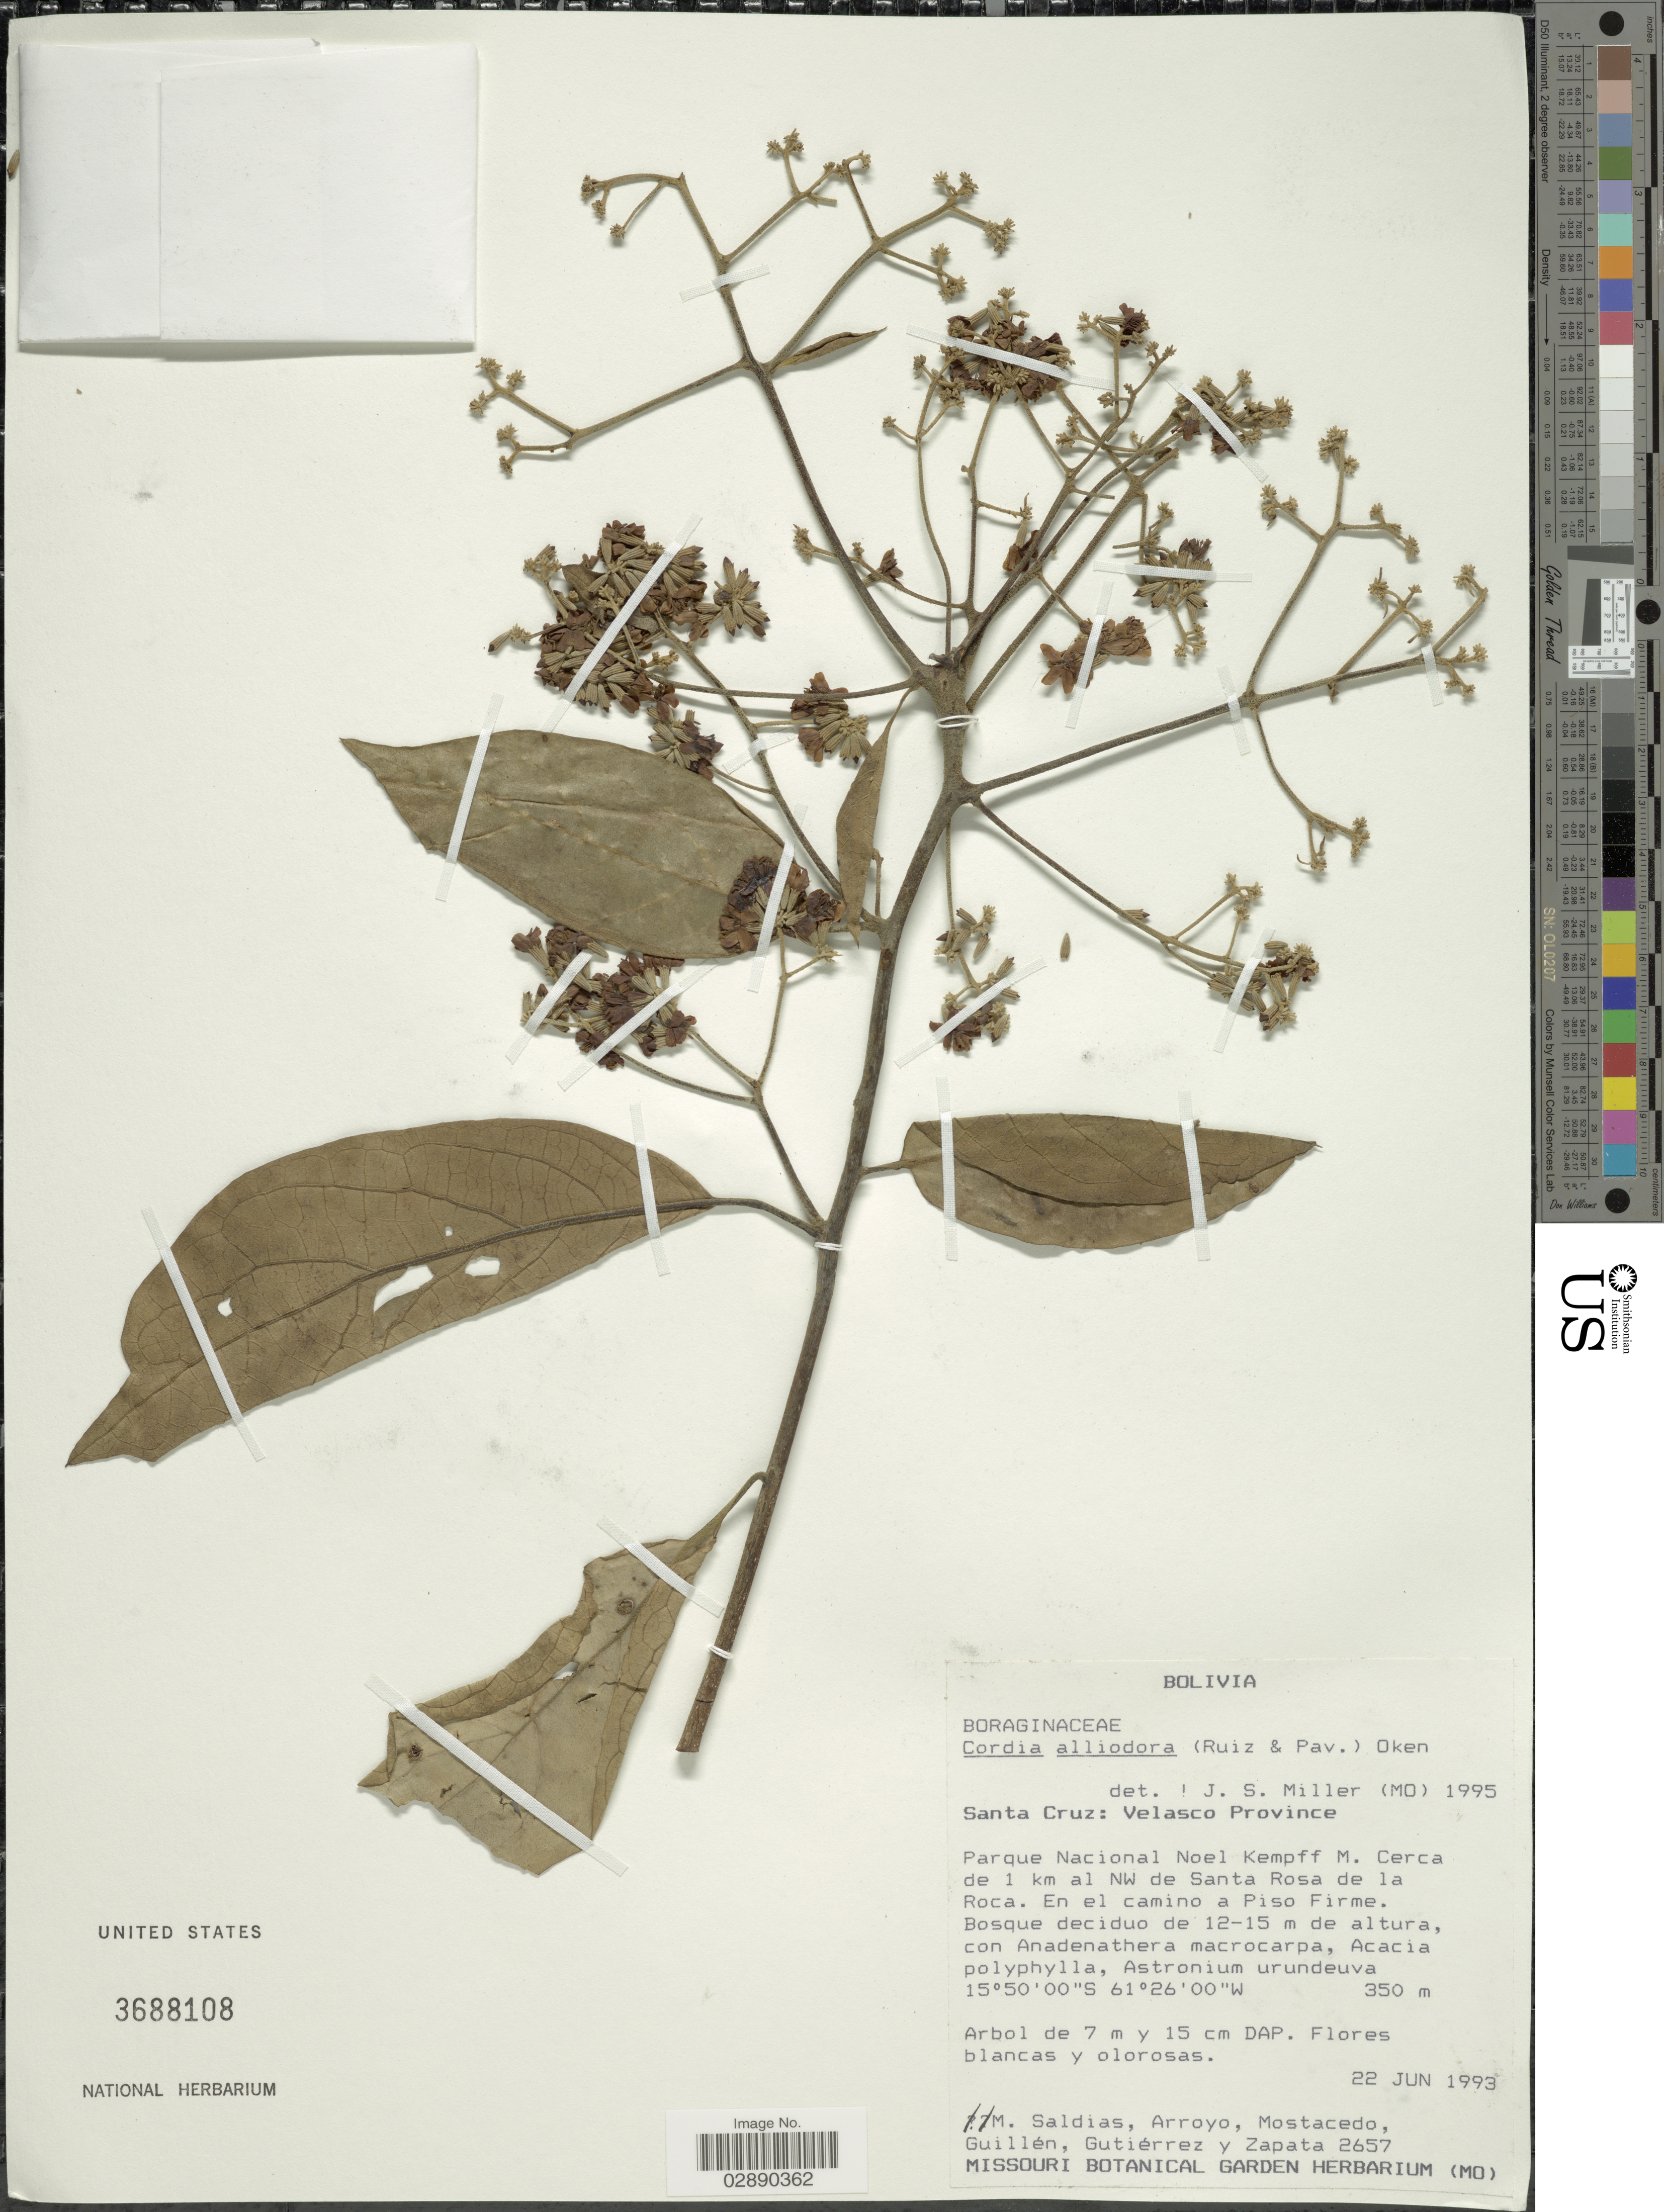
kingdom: Plantae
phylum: Tracheophyta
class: Magnoliopsida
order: Boraginales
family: Cordiaceae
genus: Cordia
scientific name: Cordia alliodora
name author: (Ruiz & Pav.) Oken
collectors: M. Saldias, Arroyo, --, Mostacedo, --, -- Guillen & et al.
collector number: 2657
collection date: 1993-06-22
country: Bolivia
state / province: Santa Cruz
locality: Velasco Province. Parque Nacional Noel Kempff M. Cerca de 1 km al NW de Santa Rosa de la Roca. En el camino a Piso Firme.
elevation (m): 350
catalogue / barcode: US 3688108